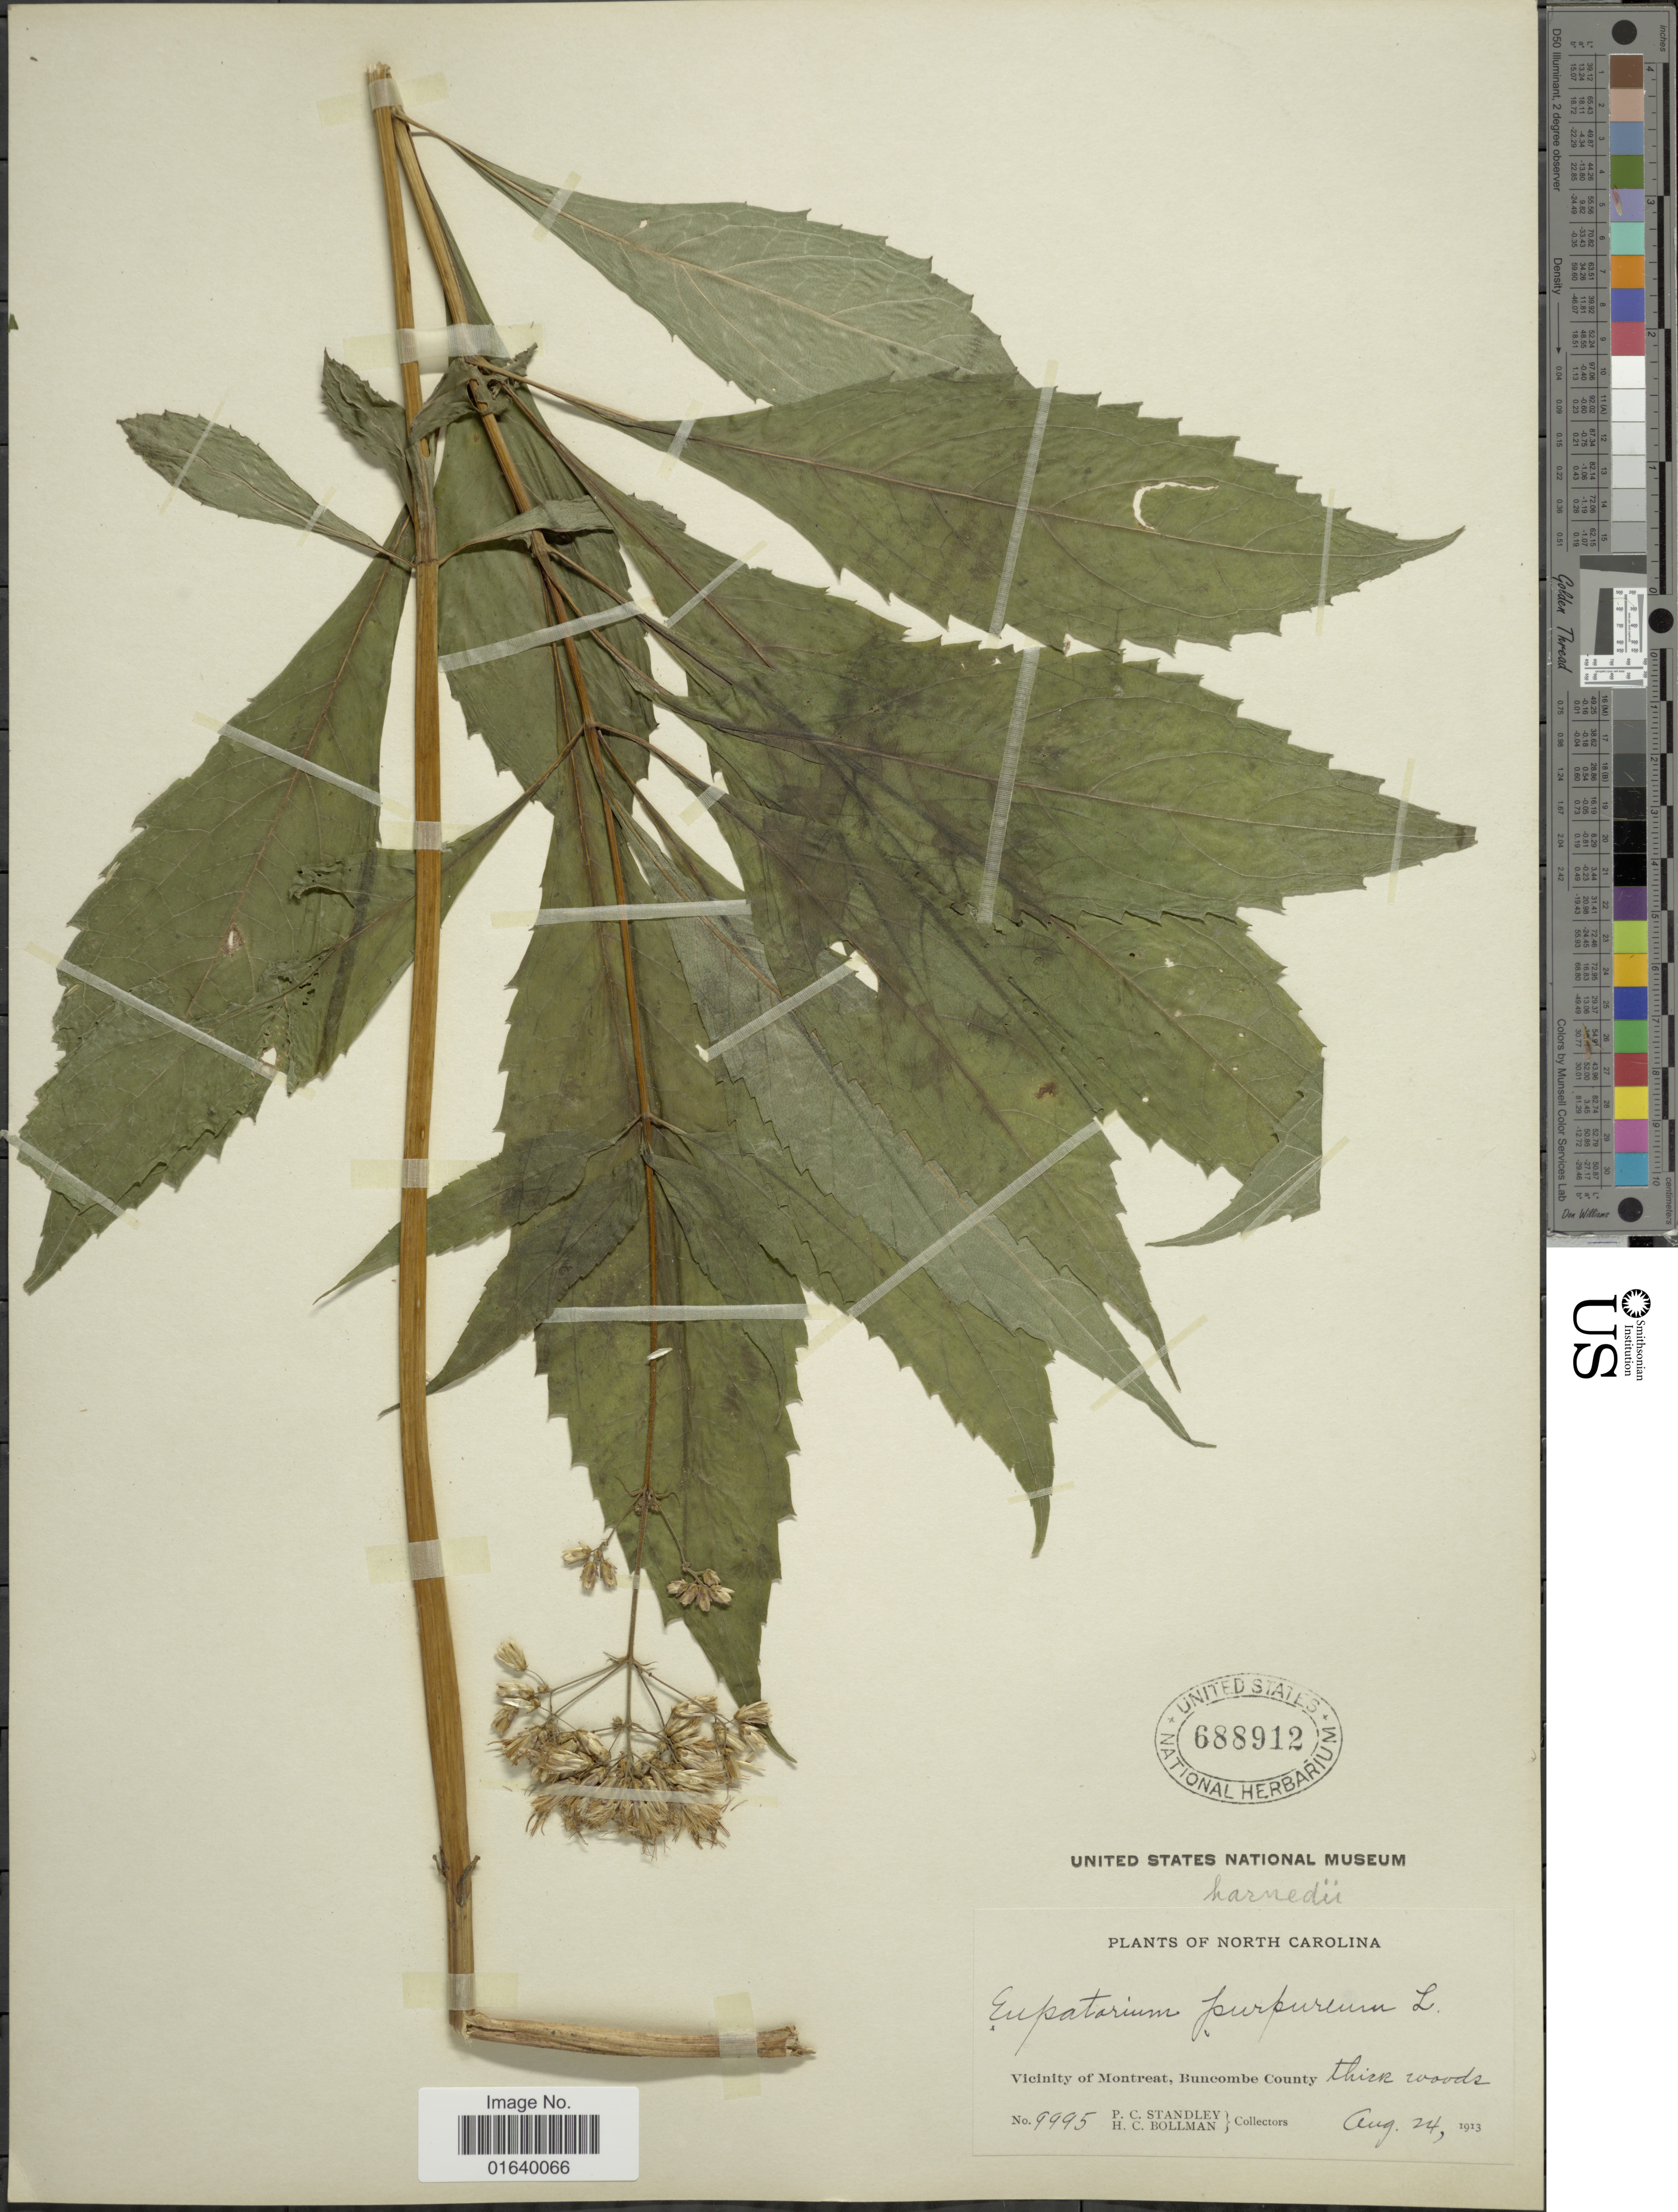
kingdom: Plantae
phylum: Tracheophyta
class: Magnoliopsida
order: Asterales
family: Asteraceae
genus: Eupatorium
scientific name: Eupatorium purpureum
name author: (L.) E.E. Lamont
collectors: P. C. Standley & H. C. Bollman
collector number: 9995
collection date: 1913-08-24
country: United States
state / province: North Carolina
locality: Vicinity of Montreat, Buncombe County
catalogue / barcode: US 688912